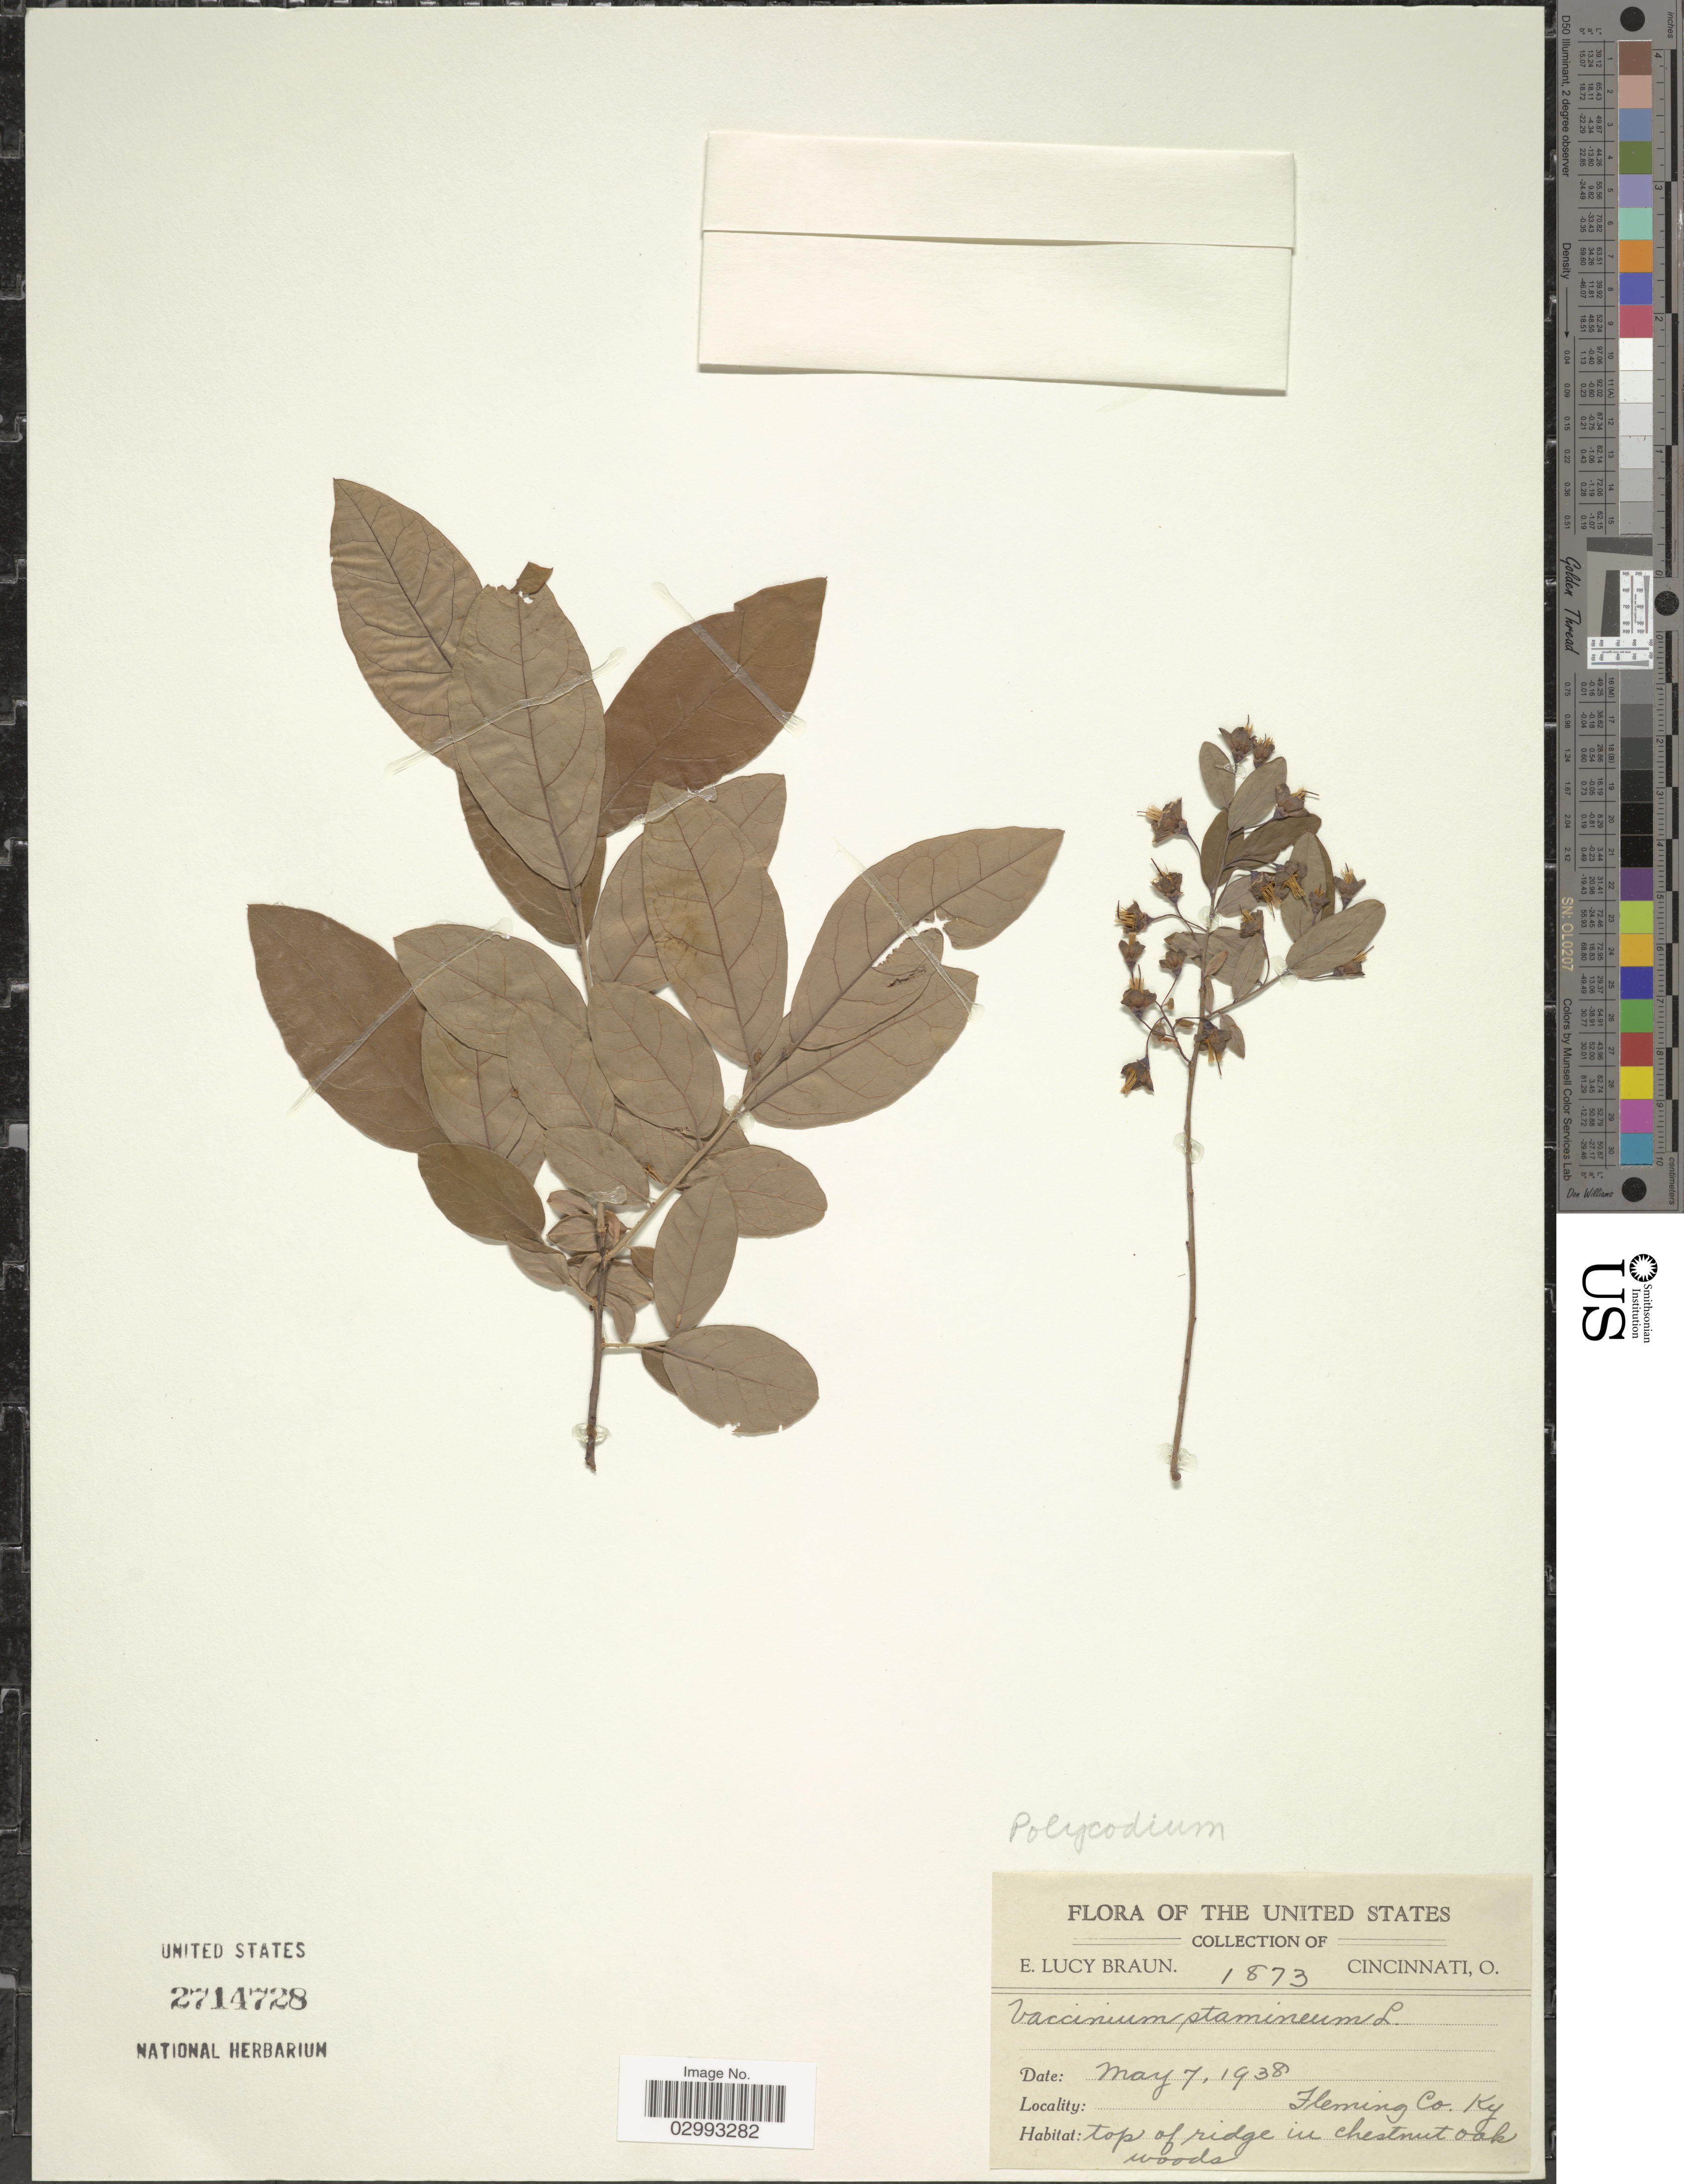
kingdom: Plantae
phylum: Tracheophyta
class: Magnoliopsida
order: Ericales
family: Ericaceae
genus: Polycodium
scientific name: Polycodium stamineum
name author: (L.) Greene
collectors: E. L. Braun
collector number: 1873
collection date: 1938-05-07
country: United States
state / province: Kentucky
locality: Fleming Co.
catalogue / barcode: US 2714728